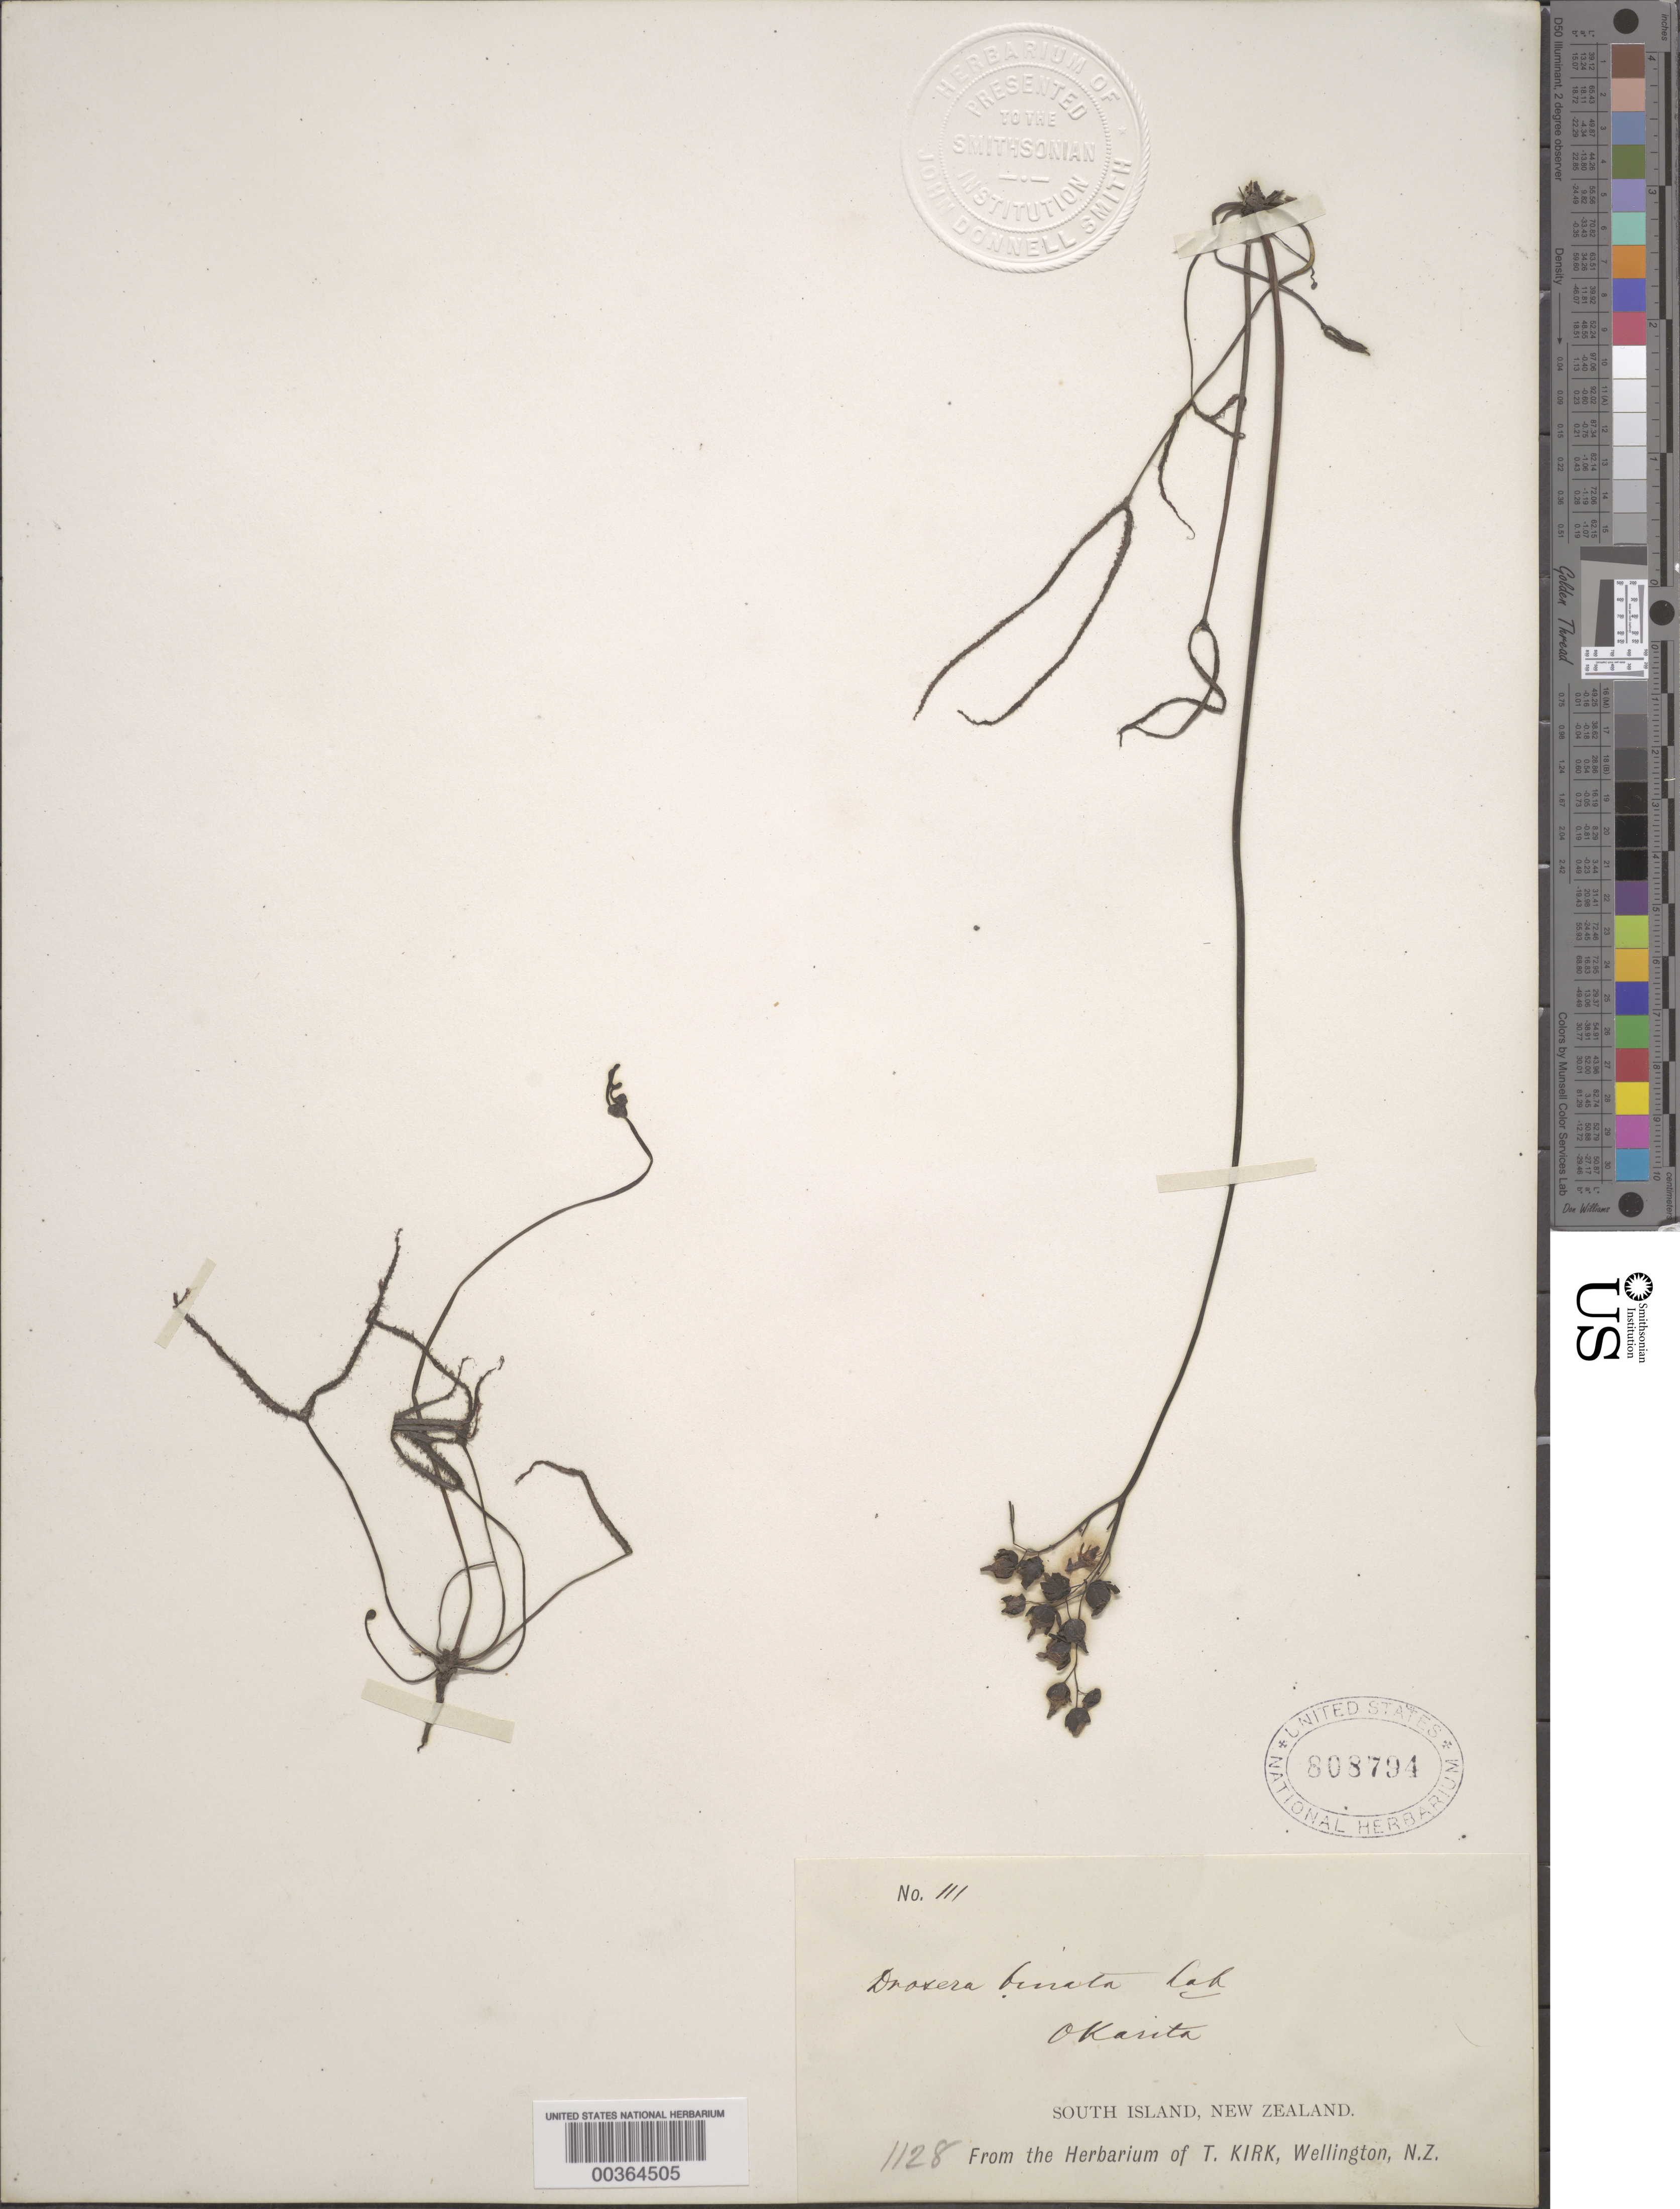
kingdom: Plantae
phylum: Tracheophyta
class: Magnoliopsida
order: Caryophyllales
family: Droseraceae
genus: Drosera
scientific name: Drosera binata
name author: Labill.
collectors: T. Kirk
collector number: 111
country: New Zealand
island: South Island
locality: Okarita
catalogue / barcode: US 808794